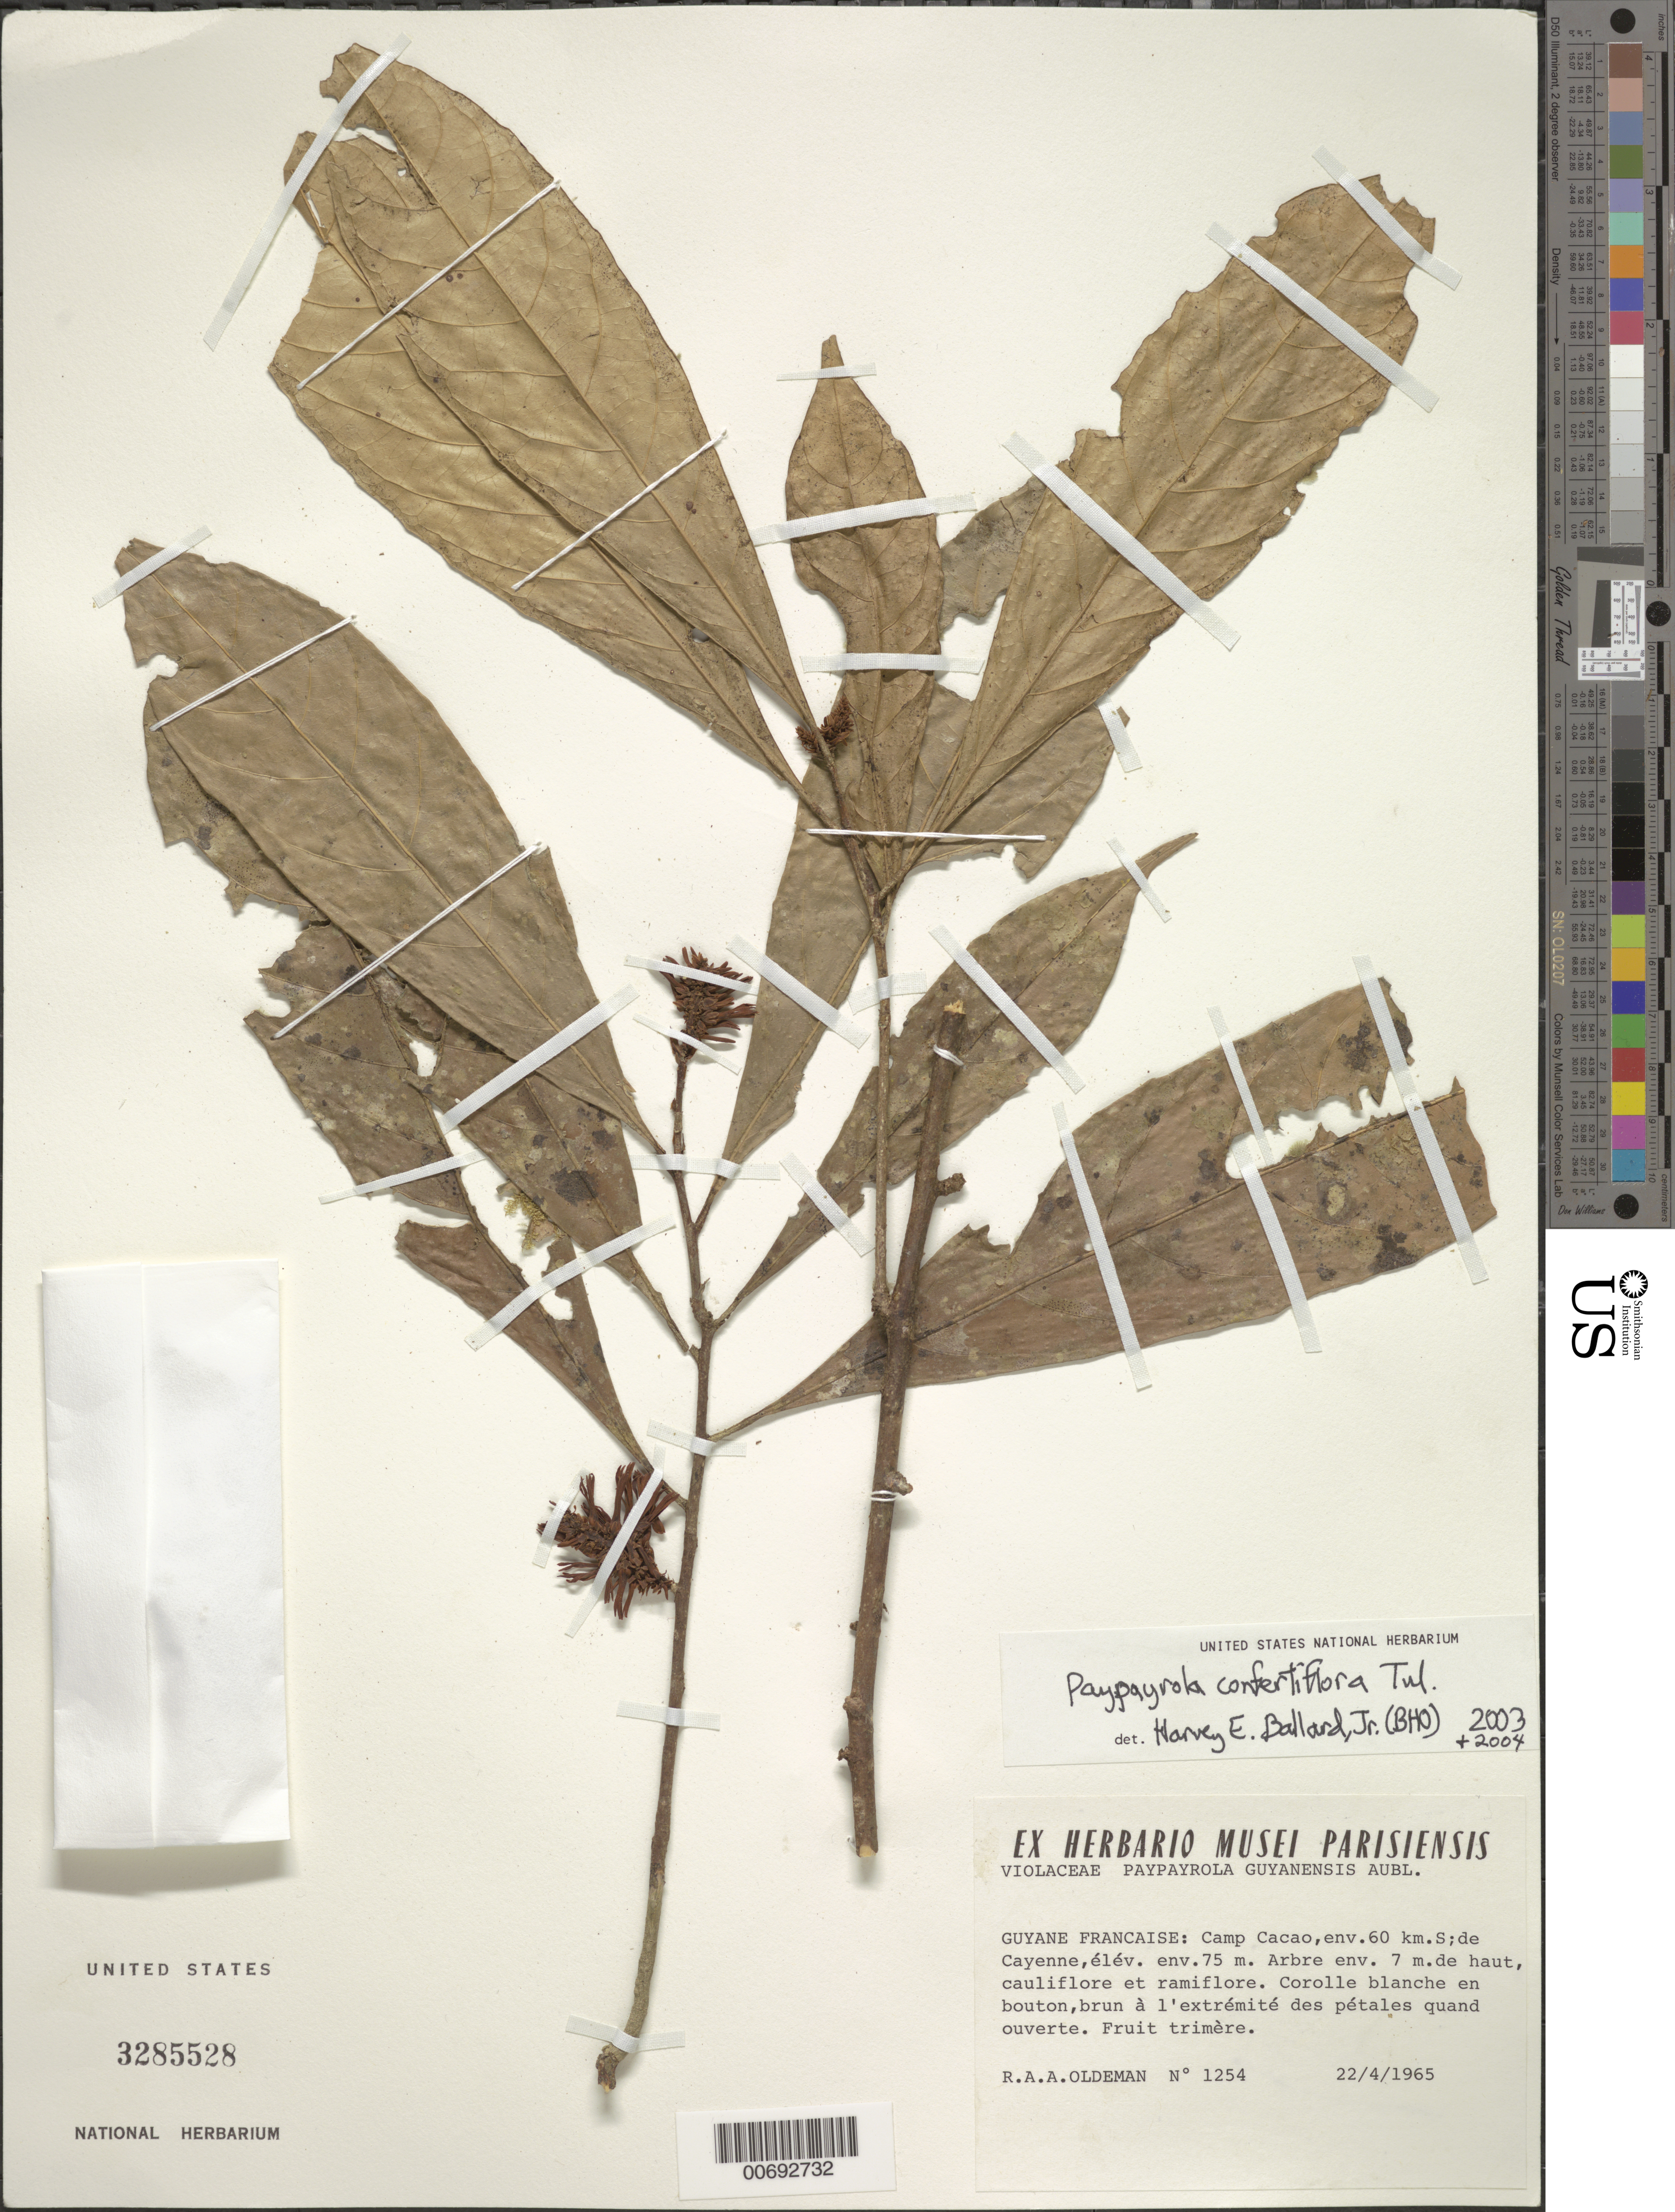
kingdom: Plantae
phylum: Tracheophyta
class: Magnoliopsida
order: Malpighiales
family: Violaceae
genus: Paypayrola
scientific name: Paypayrola confertiflora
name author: Tul.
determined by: Ballard, Harvey E.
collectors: R. Oldeman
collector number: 1254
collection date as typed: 22-Apr-65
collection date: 1965-04-22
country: French Guiana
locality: Cacao Village, env. 60 km S de Cayenne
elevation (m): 75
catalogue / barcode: US 3285528